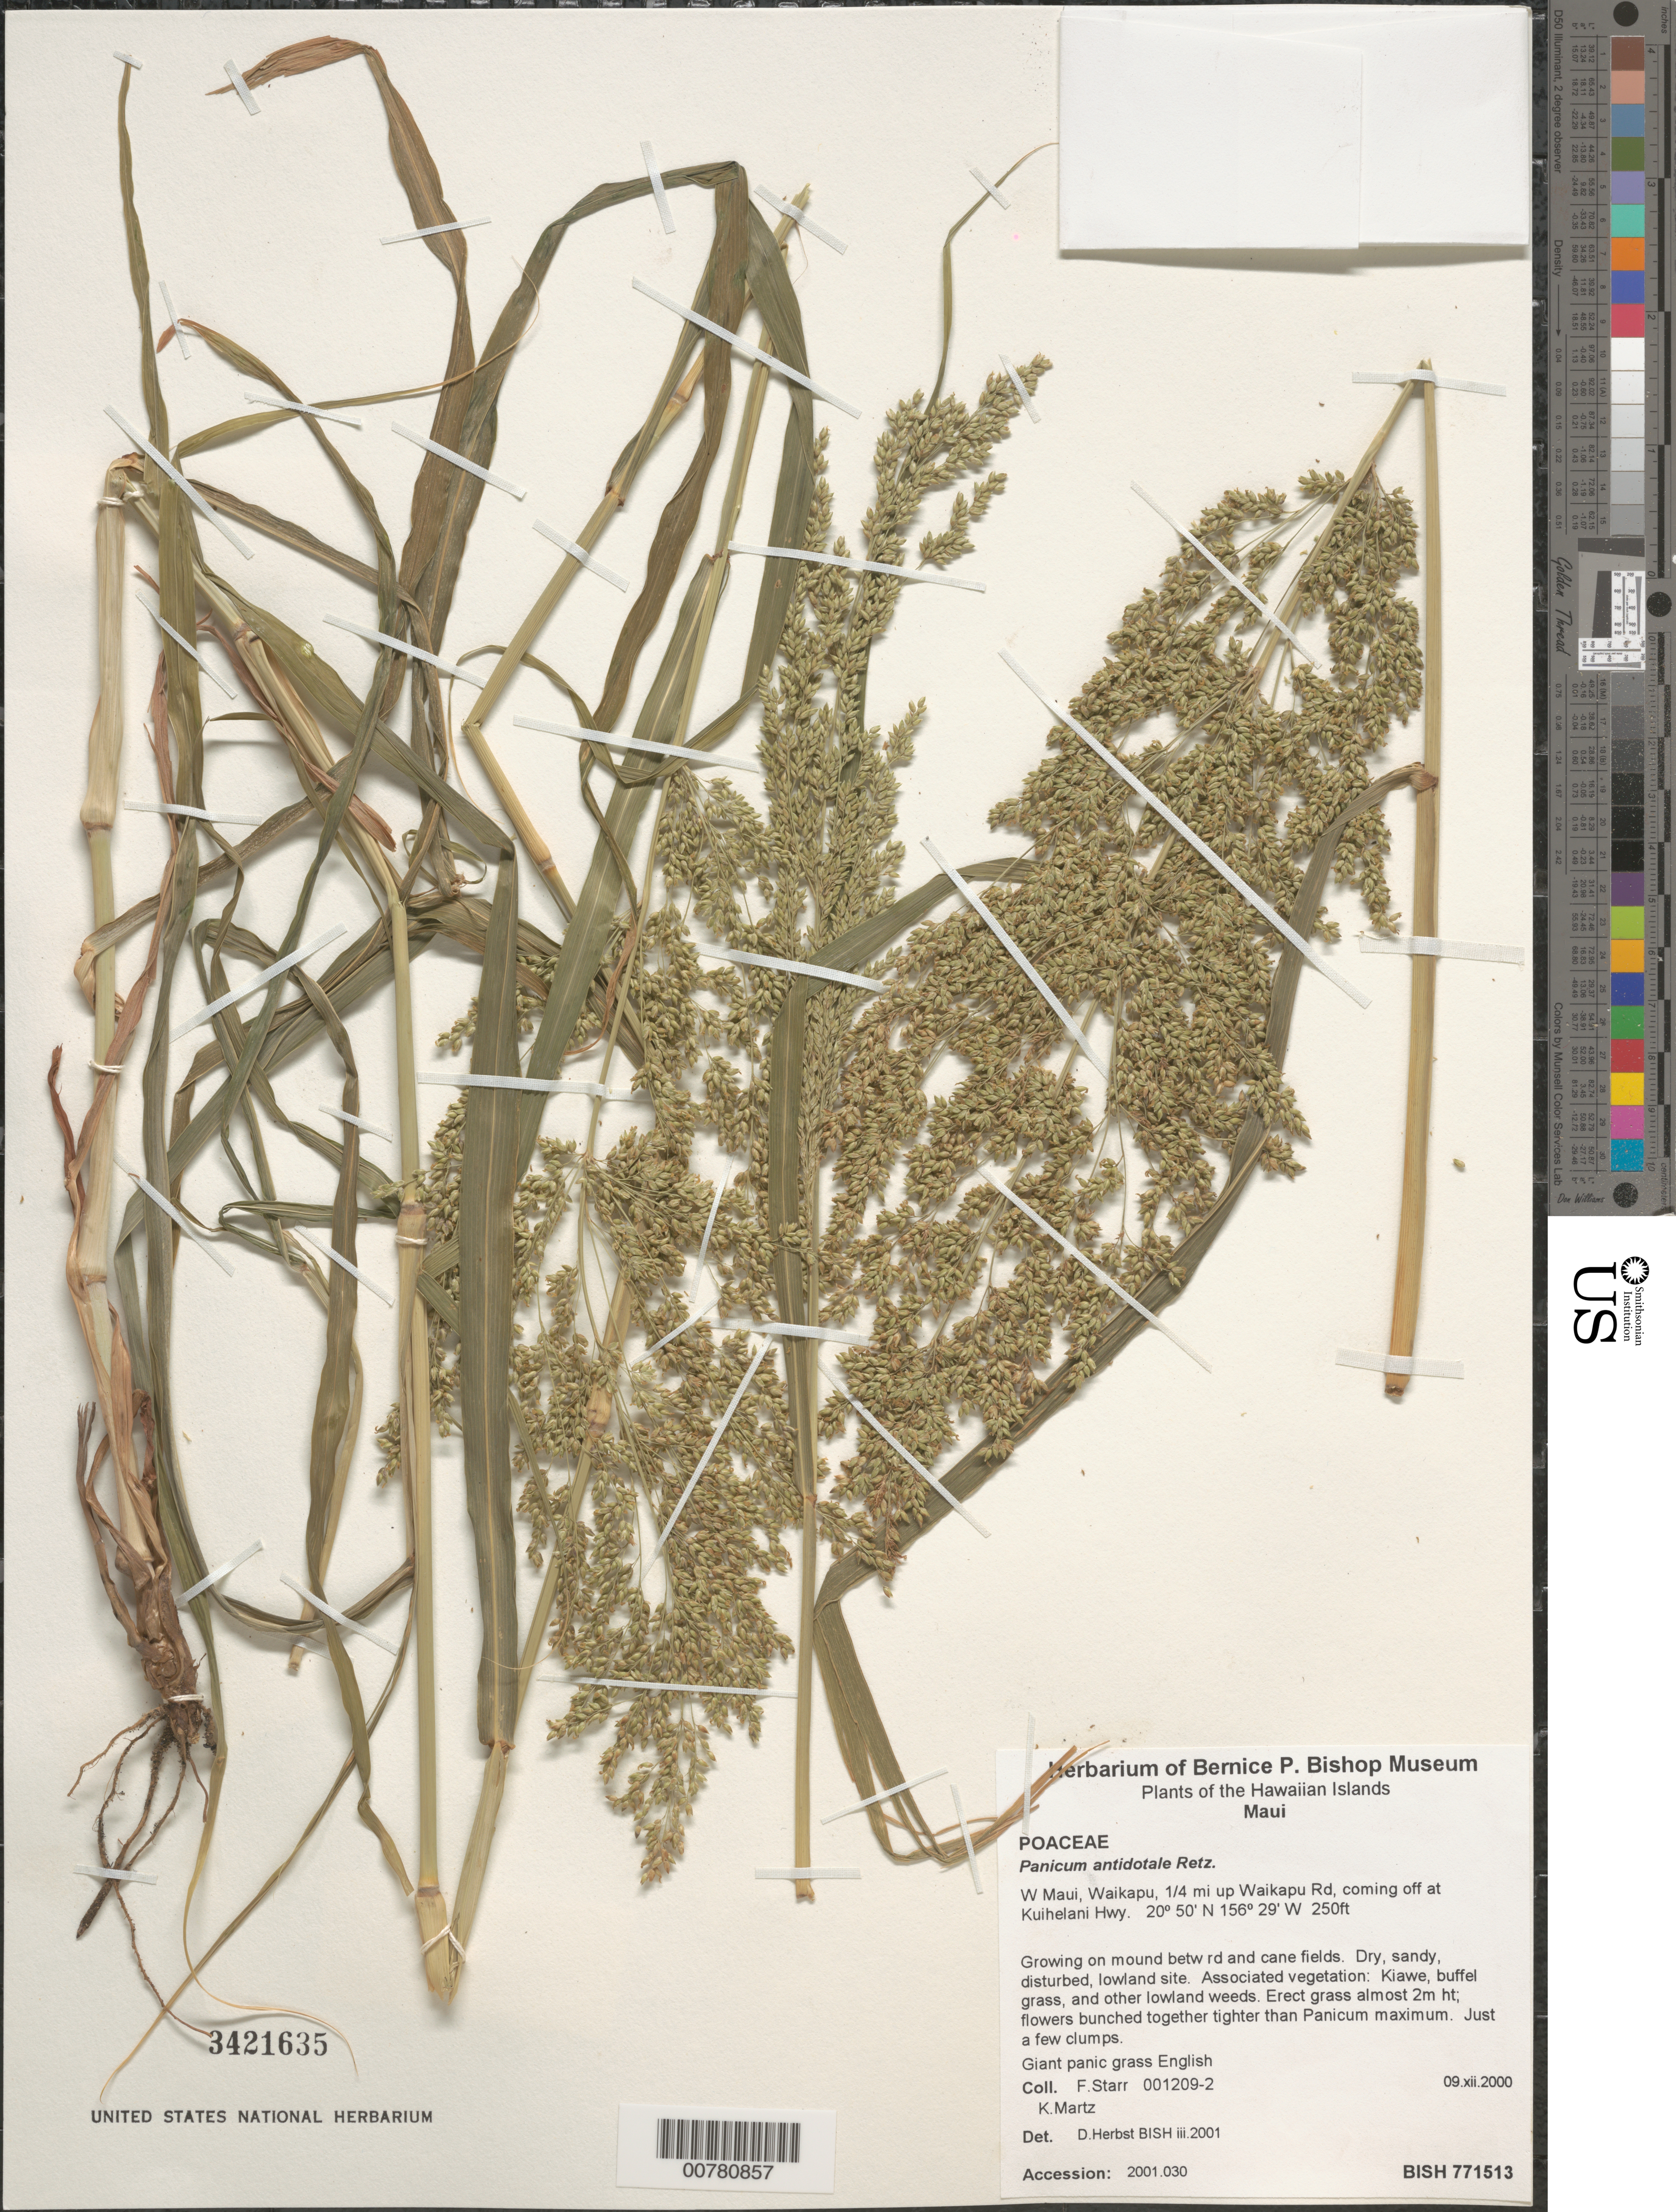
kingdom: Plantae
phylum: Tracheophyta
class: Liliopsida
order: Poales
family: Poaceae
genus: Panicum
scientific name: Panicum antidotale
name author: Retz.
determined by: Herbst, D. R.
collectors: F. Starr & K. Martz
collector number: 001209-2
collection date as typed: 9 Dec 2000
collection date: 2000-12-09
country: United States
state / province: Hawaii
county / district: Maui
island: Maui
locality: W Maui, Waikapu, 1/4 mi up Waikapu Rd, coming off at Kuihelani Hwy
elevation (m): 76.2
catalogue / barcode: US 3421635